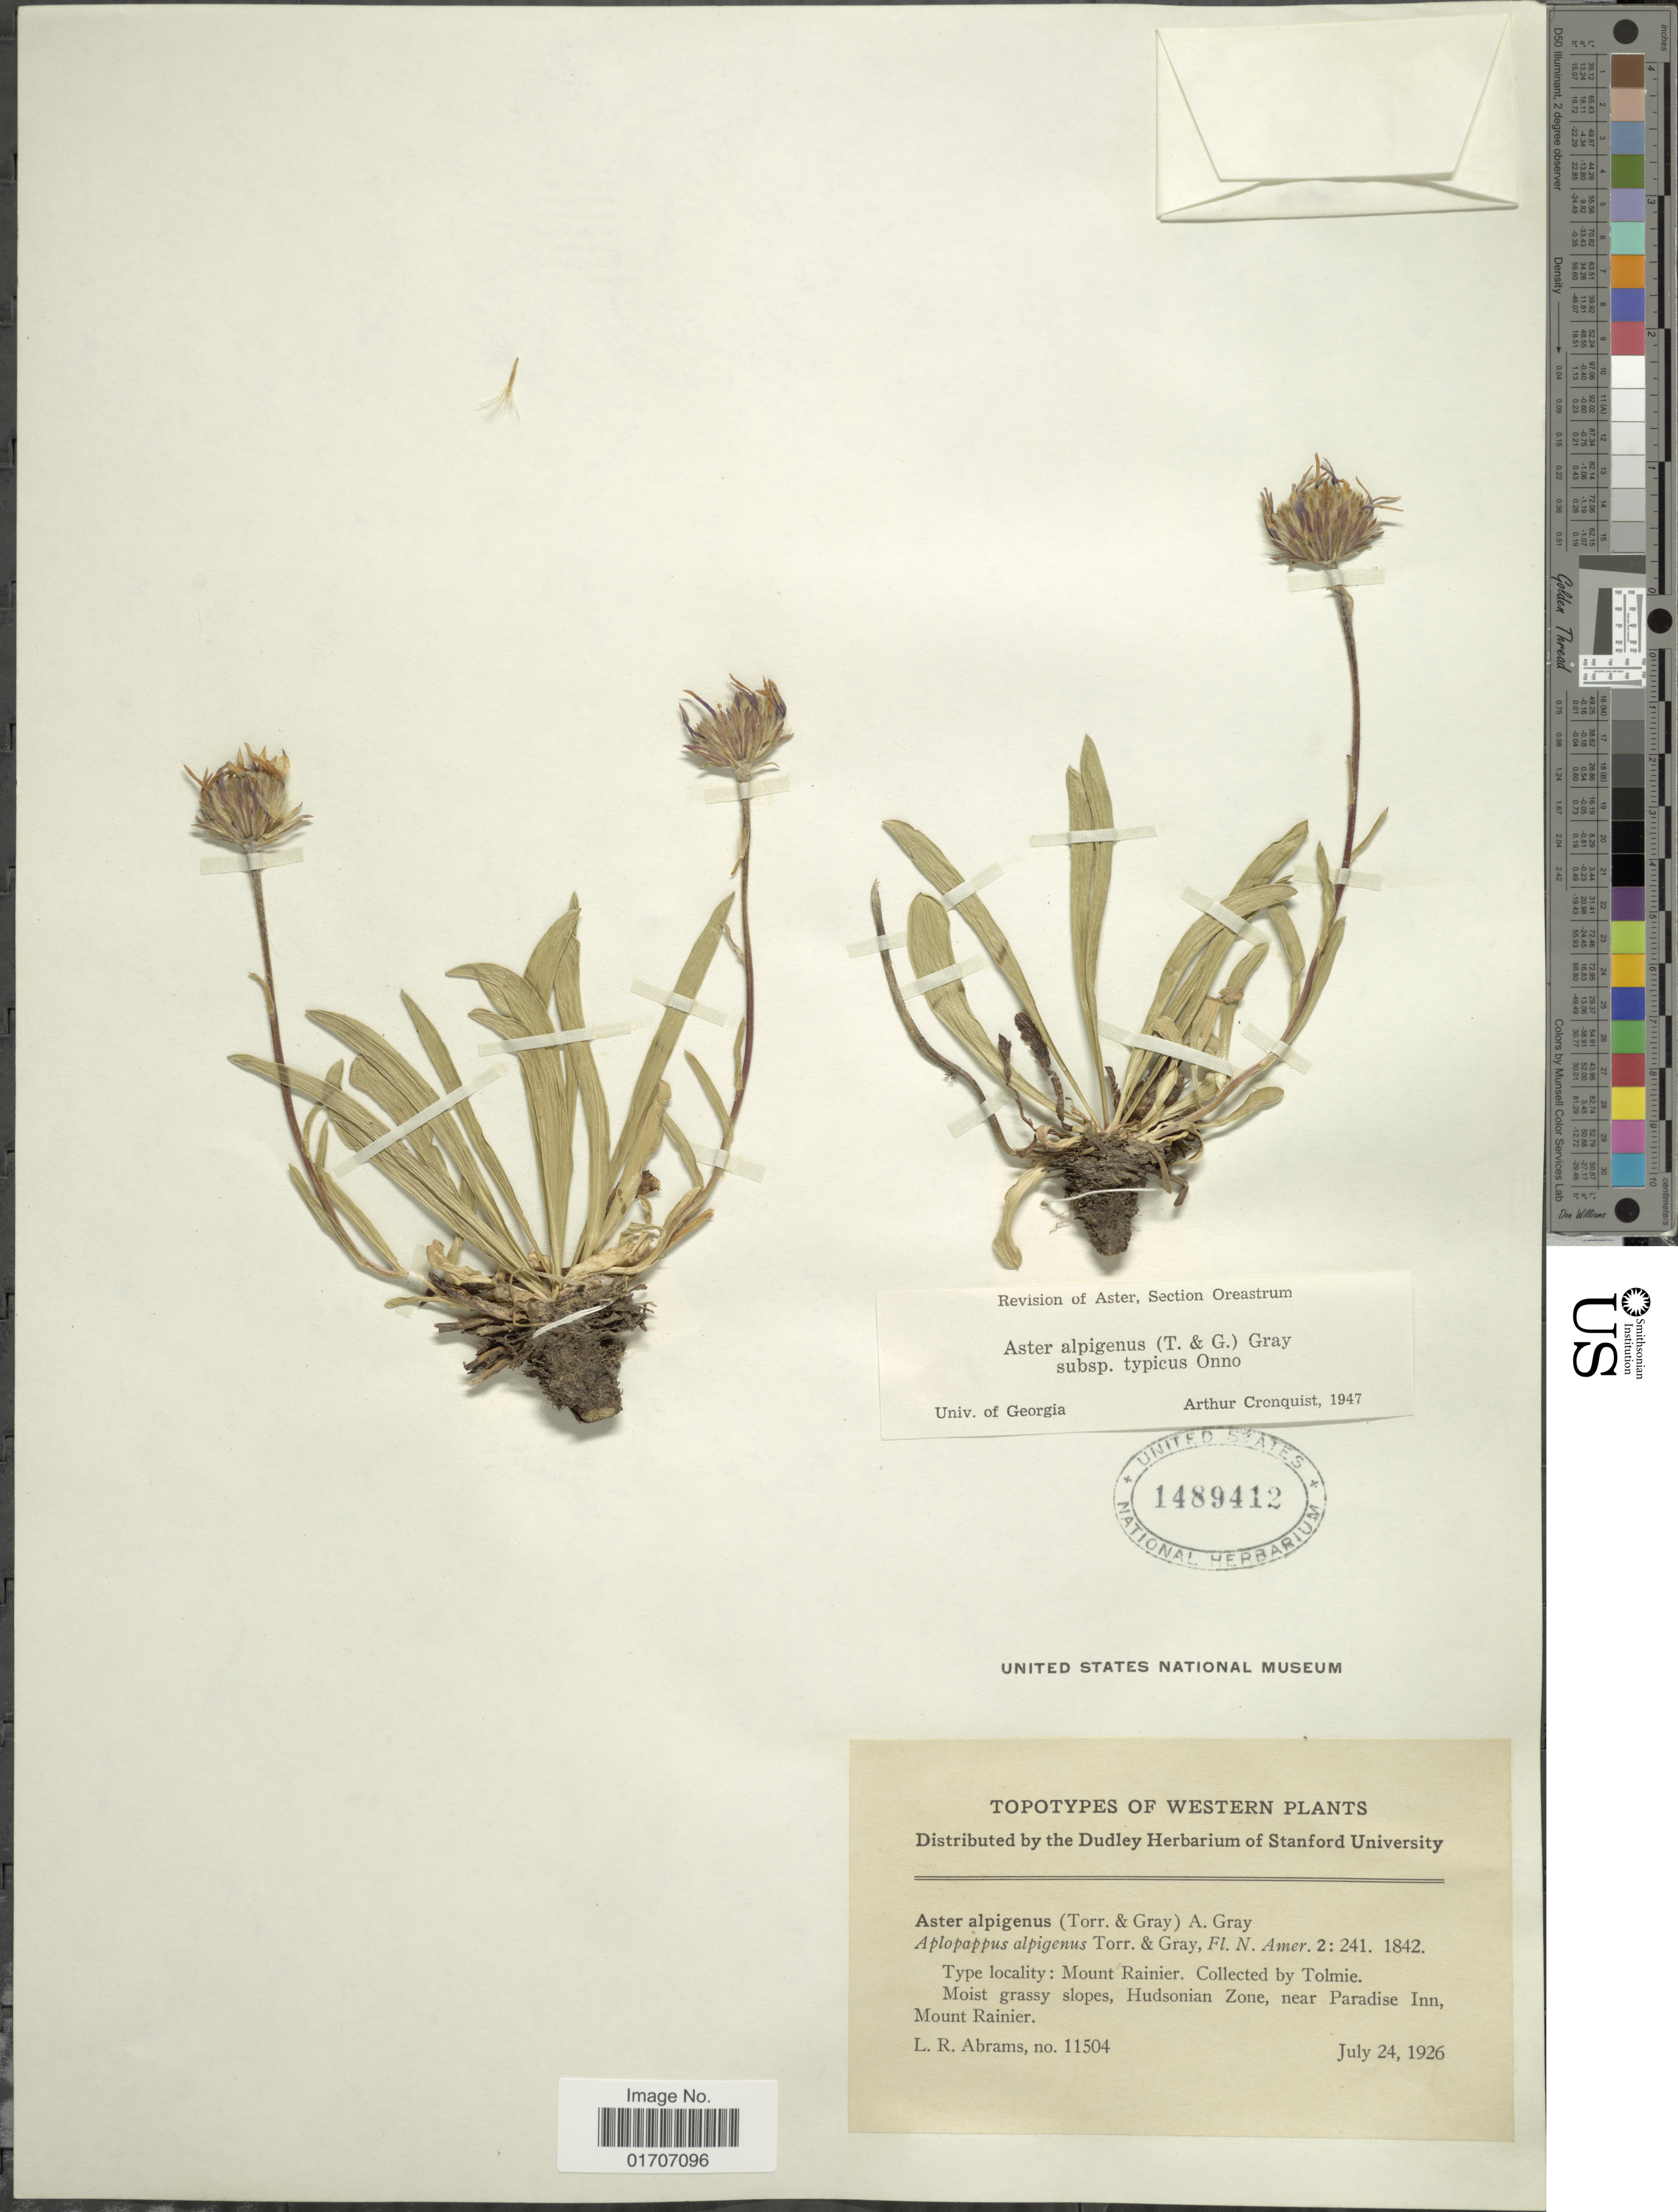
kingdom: Plantae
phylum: Tracheophyta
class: Magnoliopsida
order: Asterales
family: Asteraceae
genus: Oreostemma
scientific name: Oreostemma alpigenum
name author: (Torr. & A. Gray) Greene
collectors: L. Abrams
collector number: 11504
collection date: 1926-07-24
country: United States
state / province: Washington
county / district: Pierce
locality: Mount Rainier. Moist grassy slopes, Hudsonian Zone, near Paradise Inn, Mount Rainier. Western.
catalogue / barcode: US 1489412